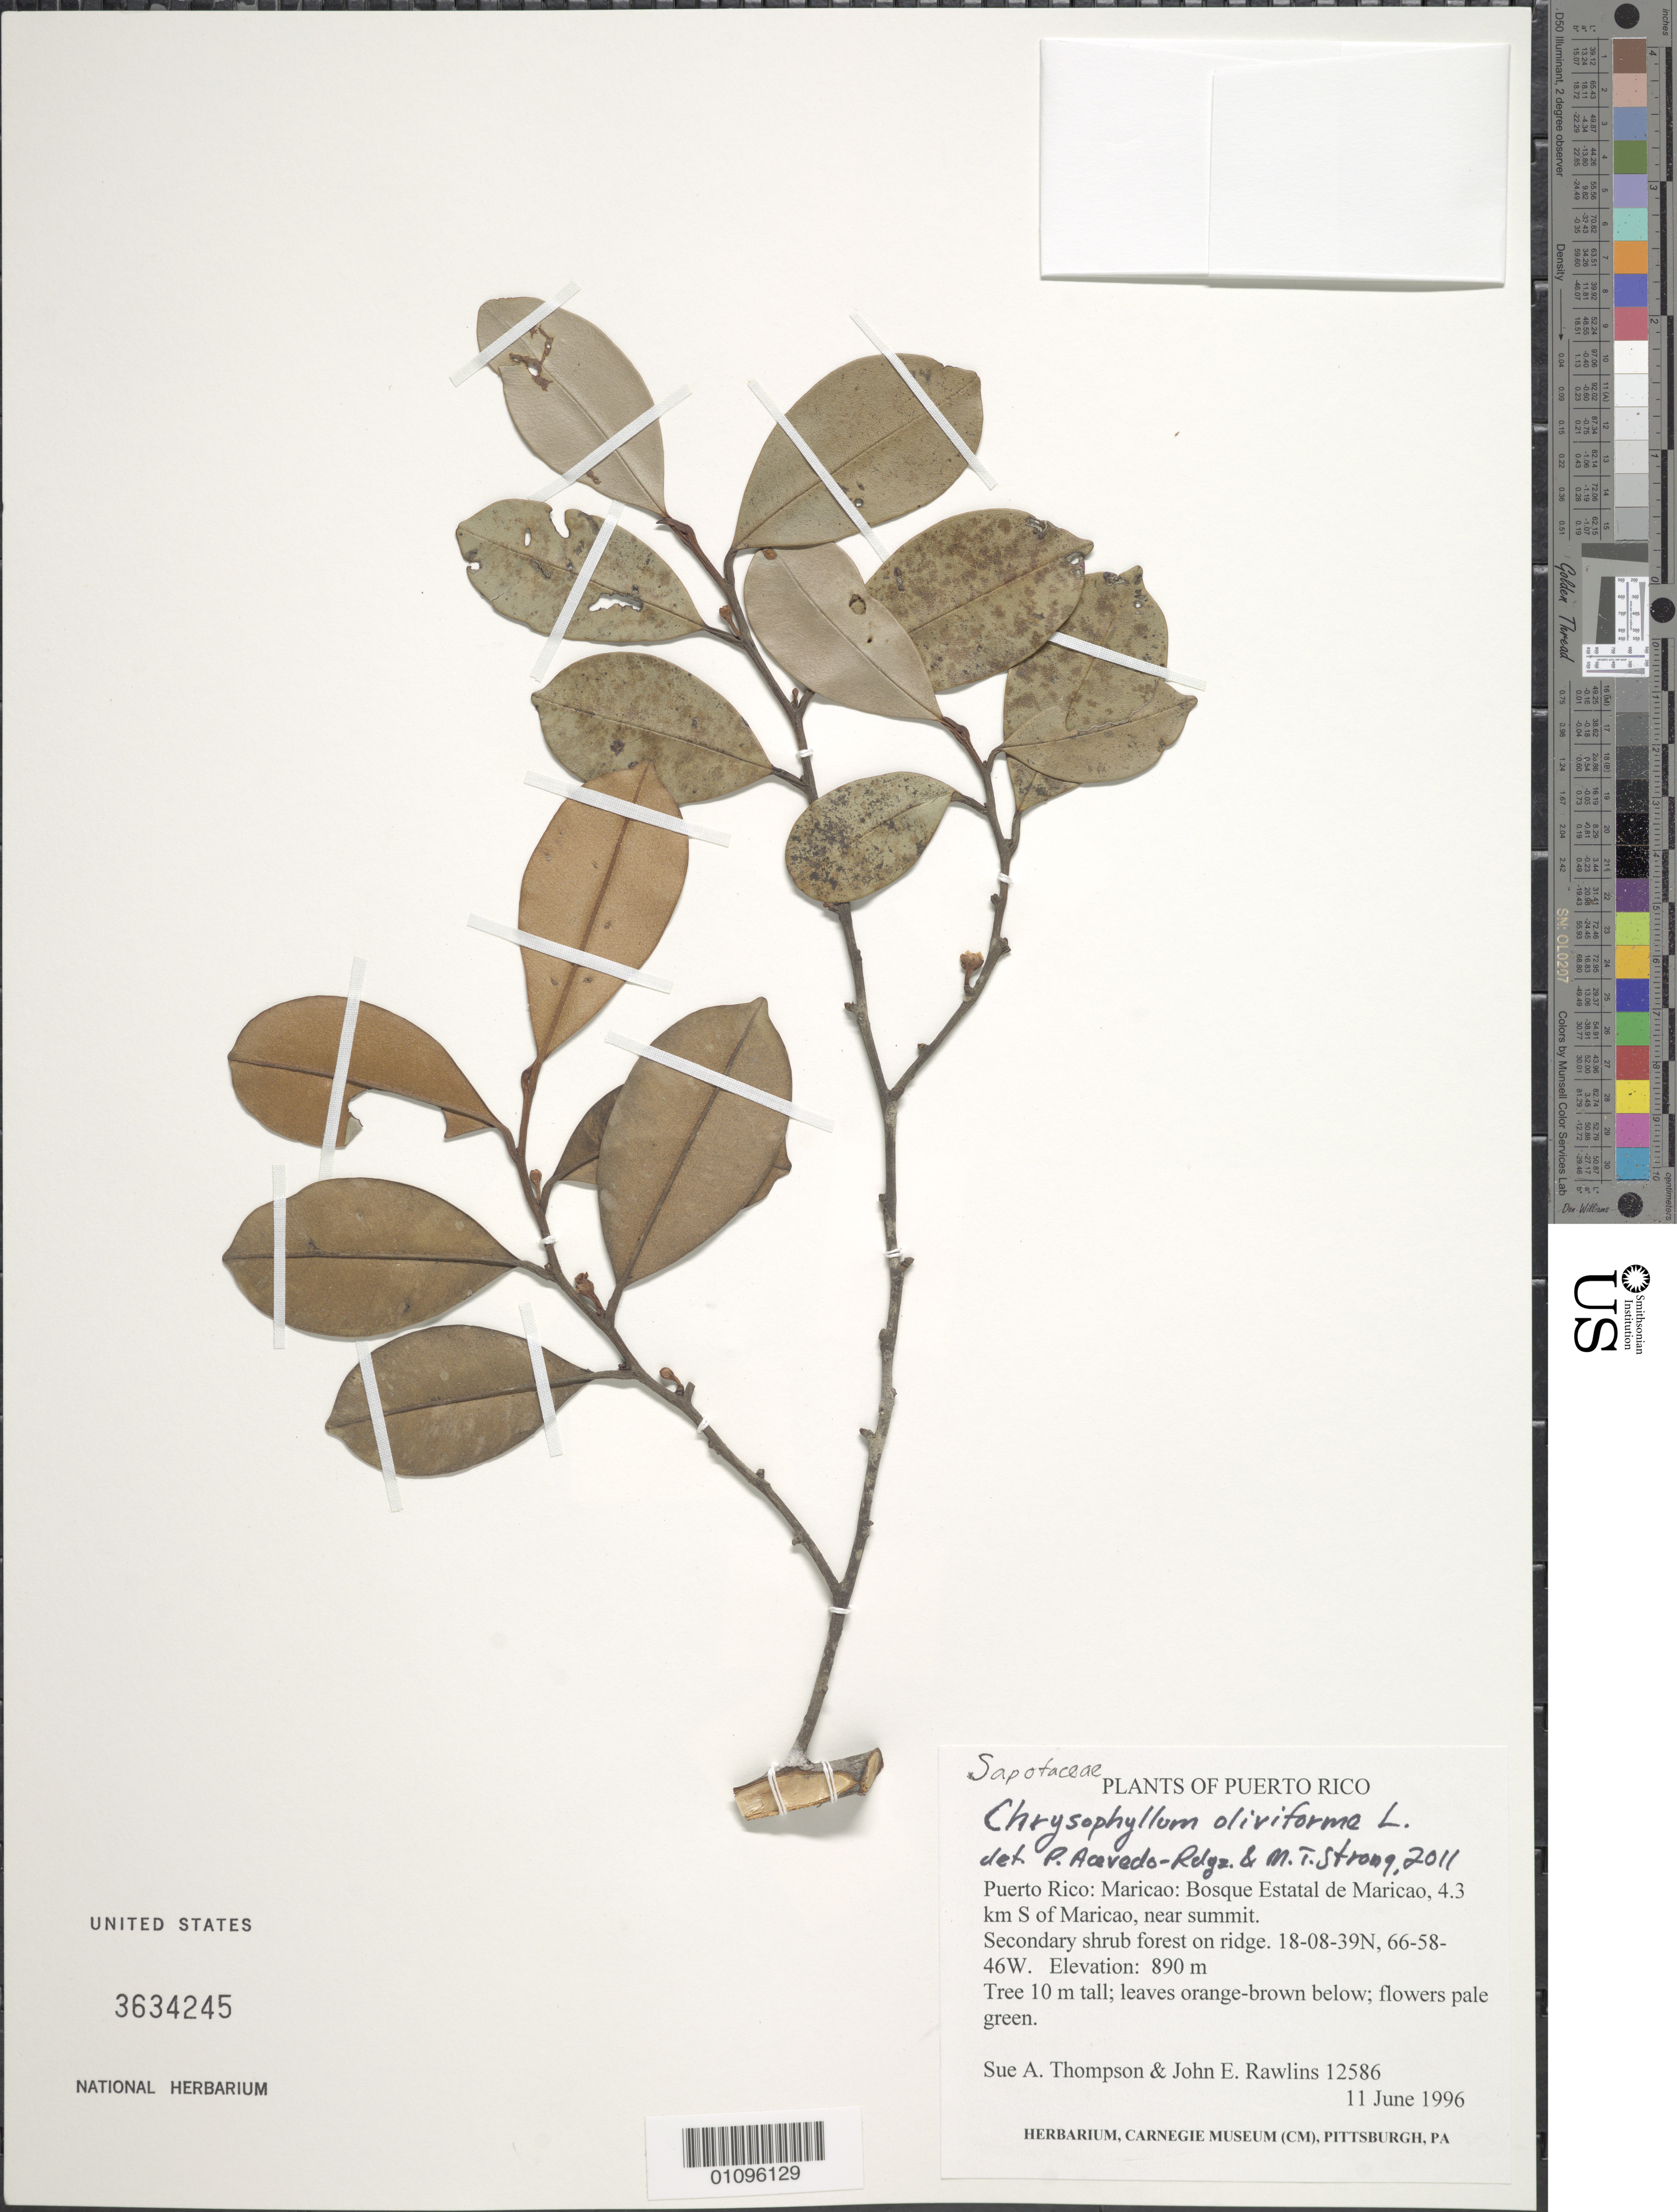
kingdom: Plantae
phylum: Tracheophyta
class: Magnoliopsida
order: Ericales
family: Sapotaceae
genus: Chrysophyllum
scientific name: Chrysophyllum oliviforme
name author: L.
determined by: Acevedo-Rodríguez, P.; Strong, M. T.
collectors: S. A. Thompson & J. Rawlins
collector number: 12586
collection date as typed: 11 Jun 1996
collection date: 1996-06-11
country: Puerto Rico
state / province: Maricao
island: Puerto Rico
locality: Bosque Estatal de Maricao, 4.3 km S of Maricao, near summit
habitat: Secondary shrub forest on ridge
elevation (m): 890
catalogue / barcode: US 3634245